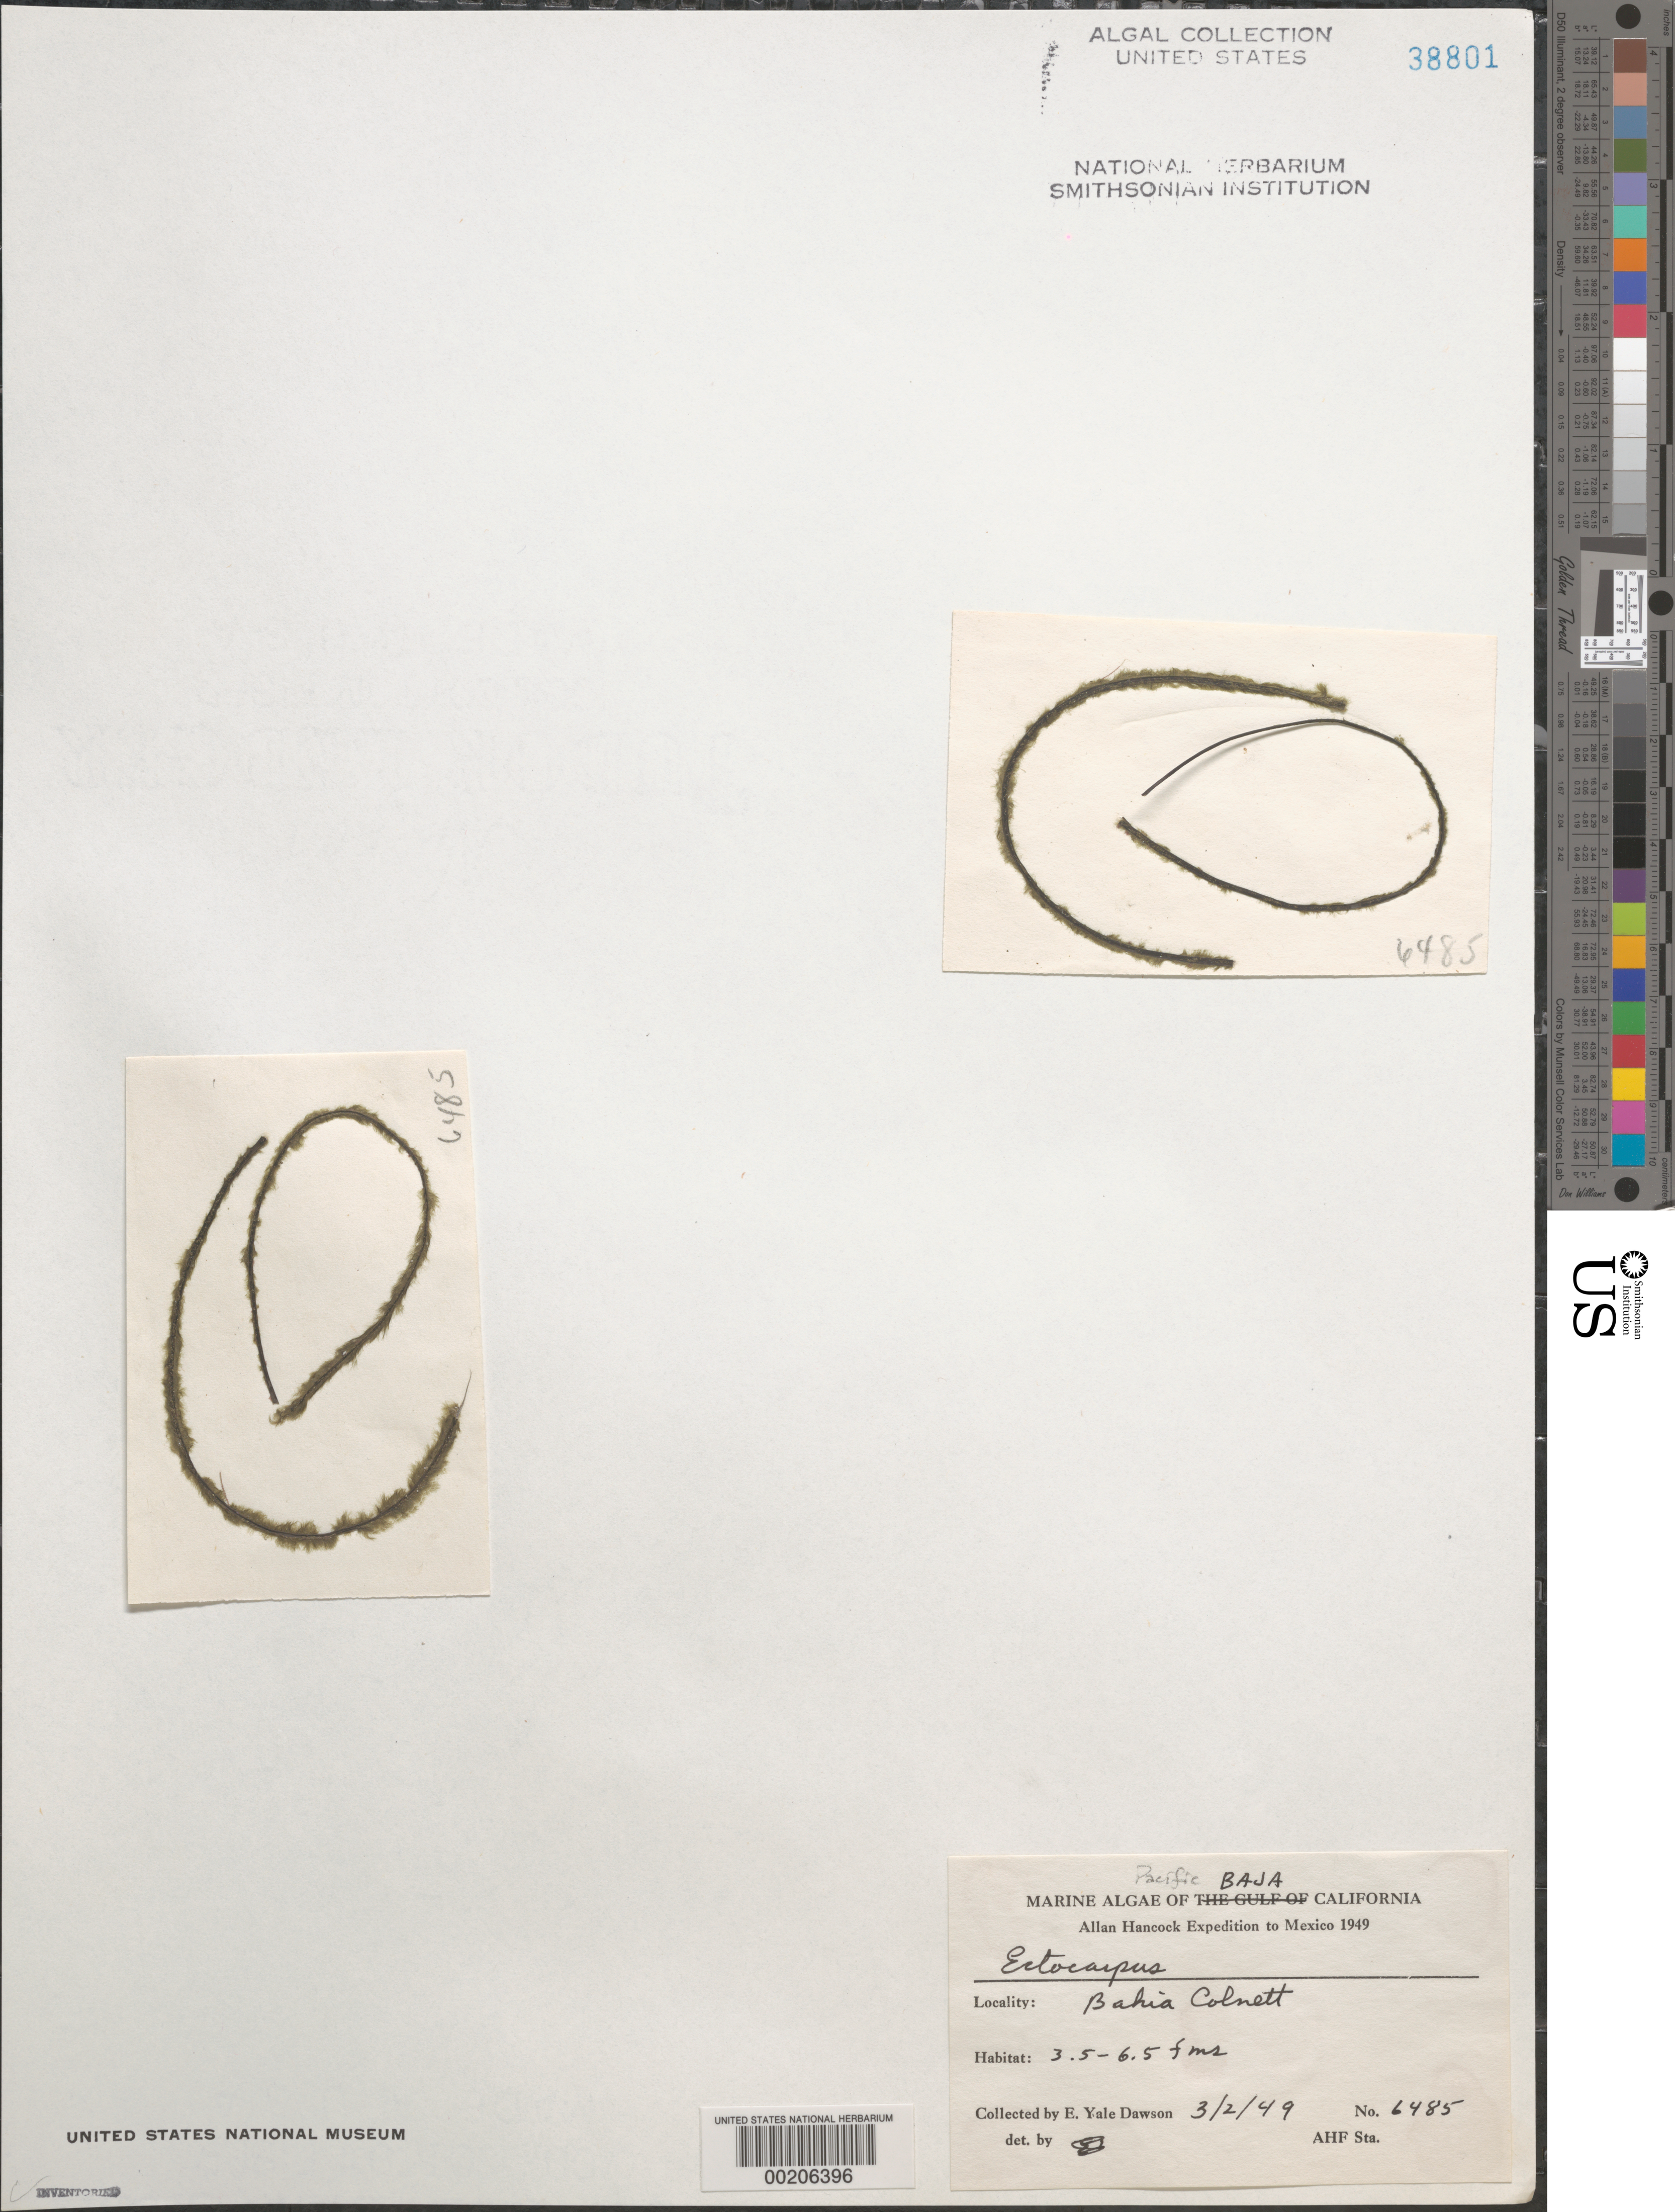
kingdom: Chromista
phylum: Ochrophyta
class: Phaeophyceae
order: Ectocarpales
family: Ectocarpaceae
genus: Ectocarpus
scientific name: Ectocarpus sp.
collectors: E. Y. Dawson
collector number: EYD 6485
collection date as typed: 02 Mar 1949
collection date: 1949-03-02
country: Mexico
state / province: Baja California Norte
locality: Bahia Colnett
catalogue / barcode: US 38801